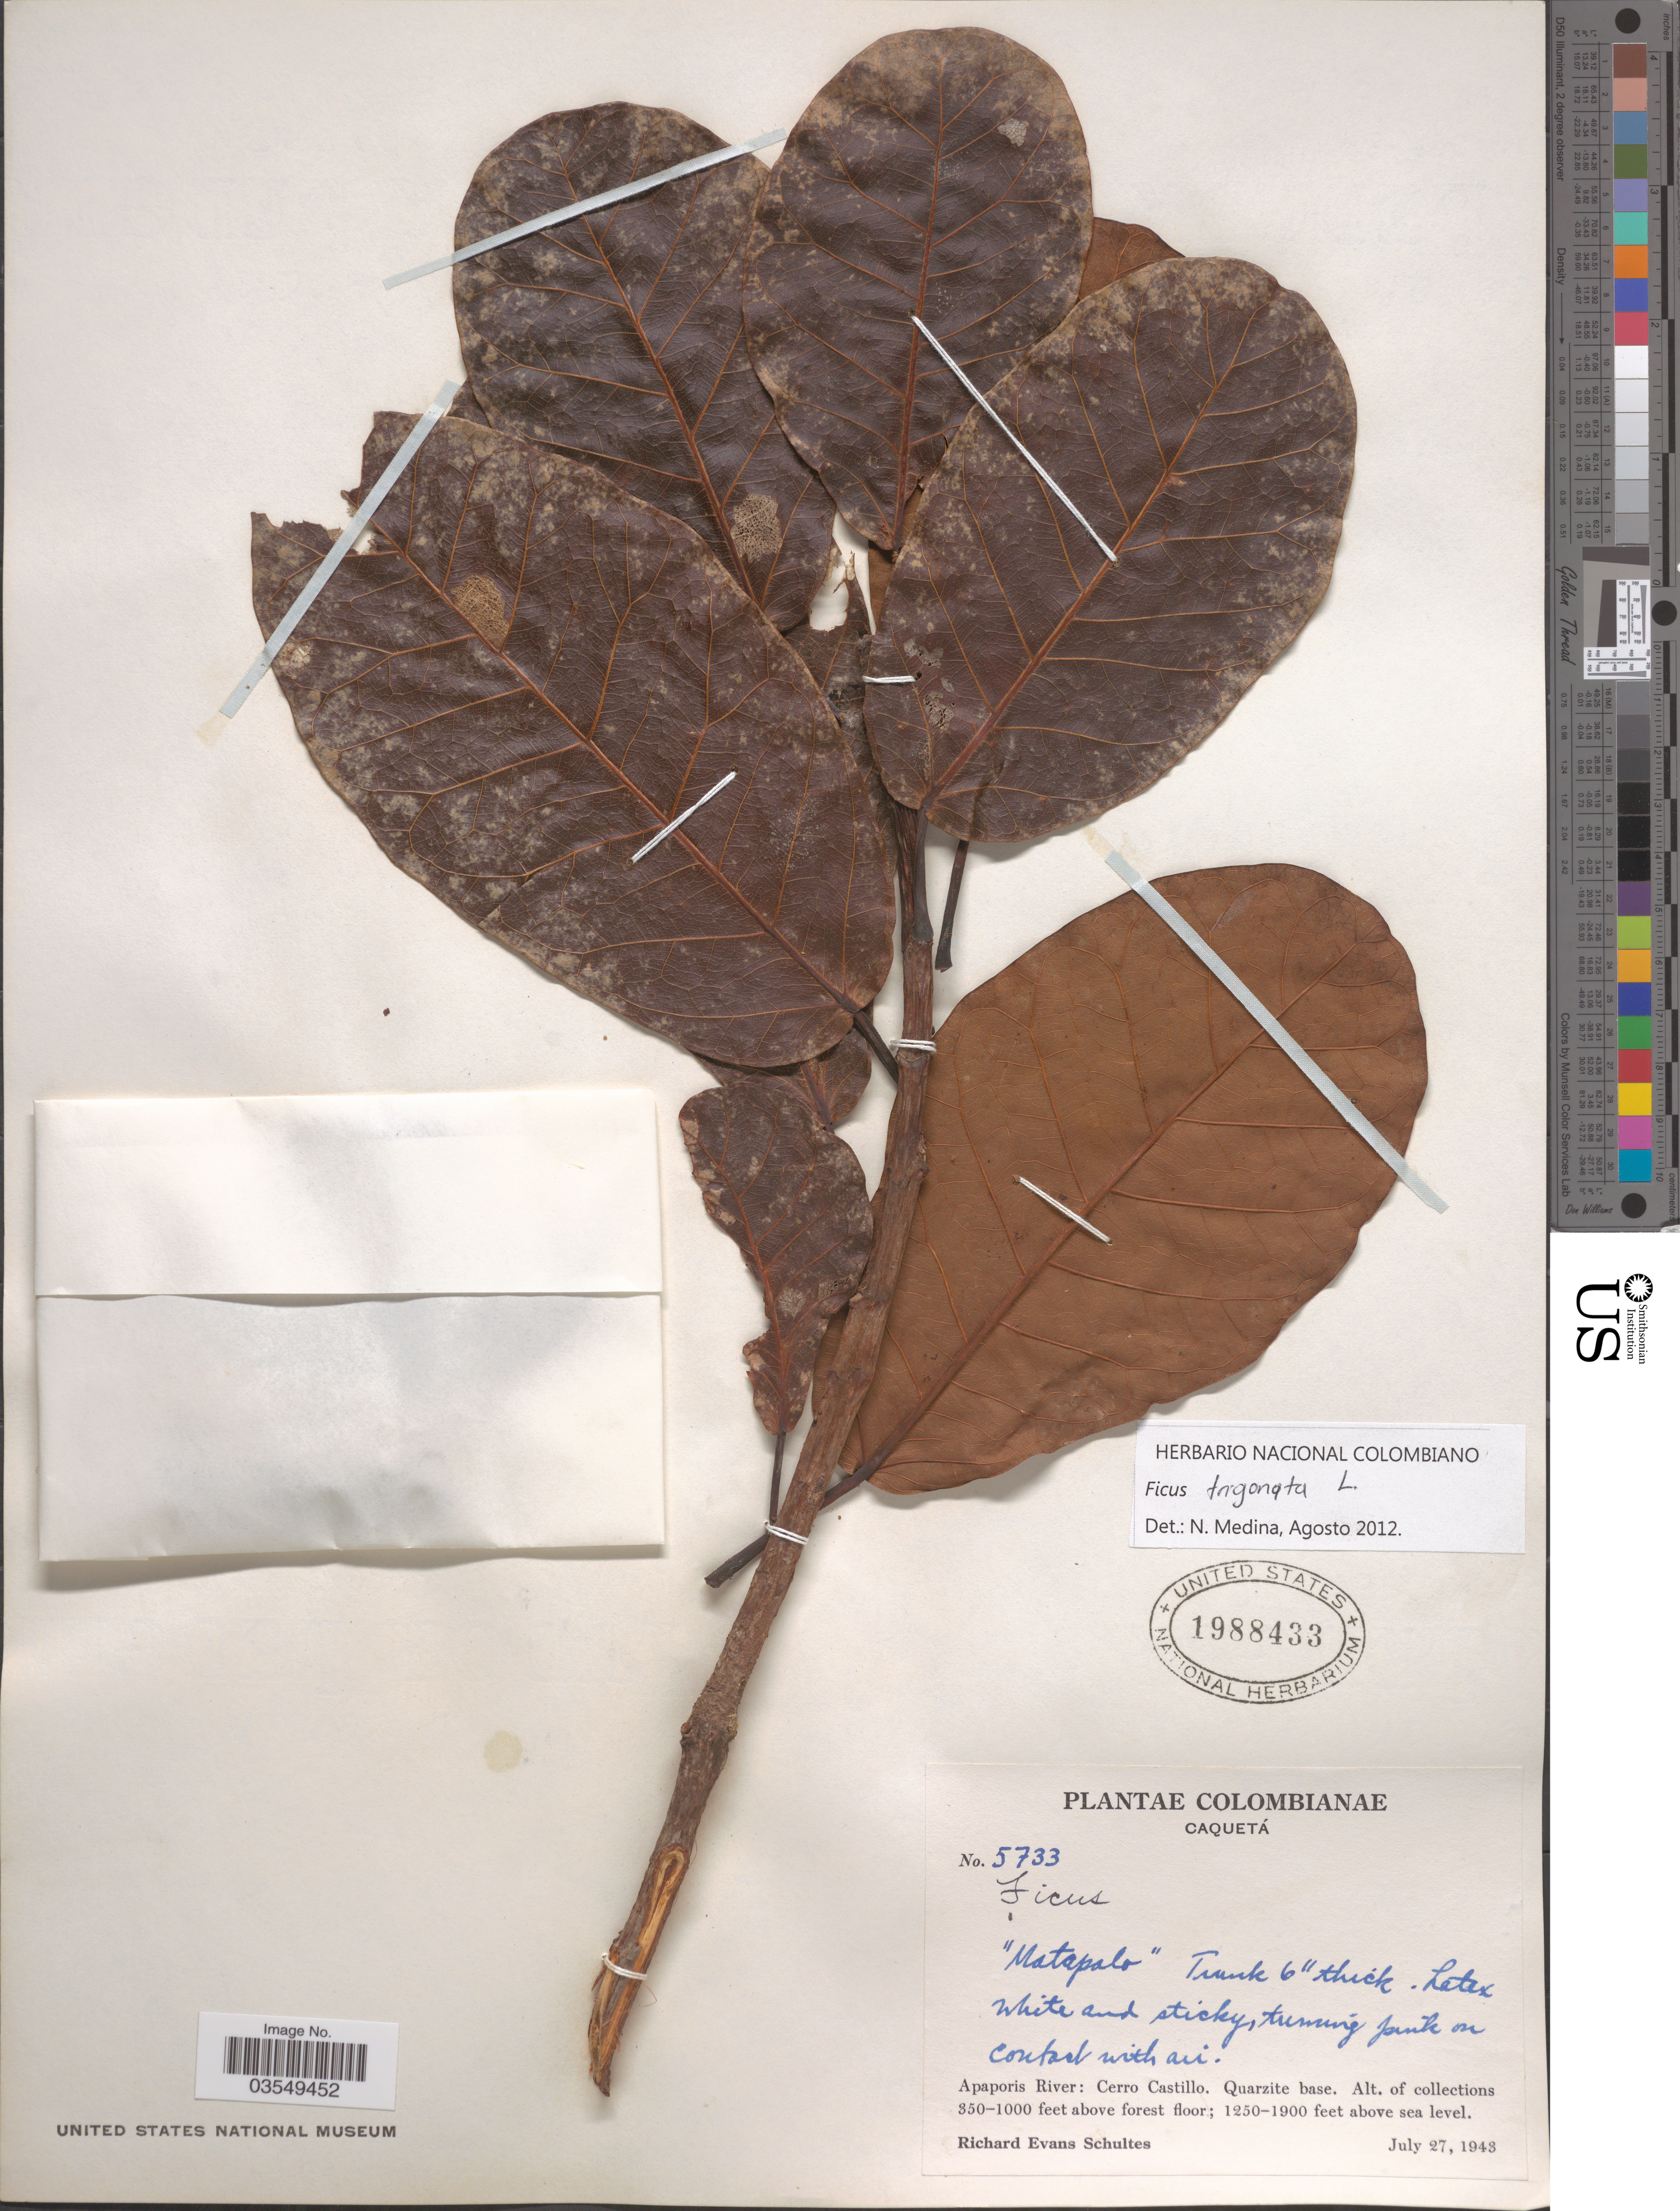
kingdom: Plantae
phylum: Tracheophyta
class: Magnoliopsida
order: Rosales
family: Moraceae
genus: Ficus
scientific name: Ficus hebetifolia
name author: Dugand G.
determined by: Pederneiras, Leandro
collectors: R. E. Schultes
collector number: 5733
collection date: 1943-07-27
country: Colombia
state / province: Caquetá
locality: Apaporis River: Cerro Castillo. Quarzite base.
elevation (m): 381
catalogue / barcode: US 1988433